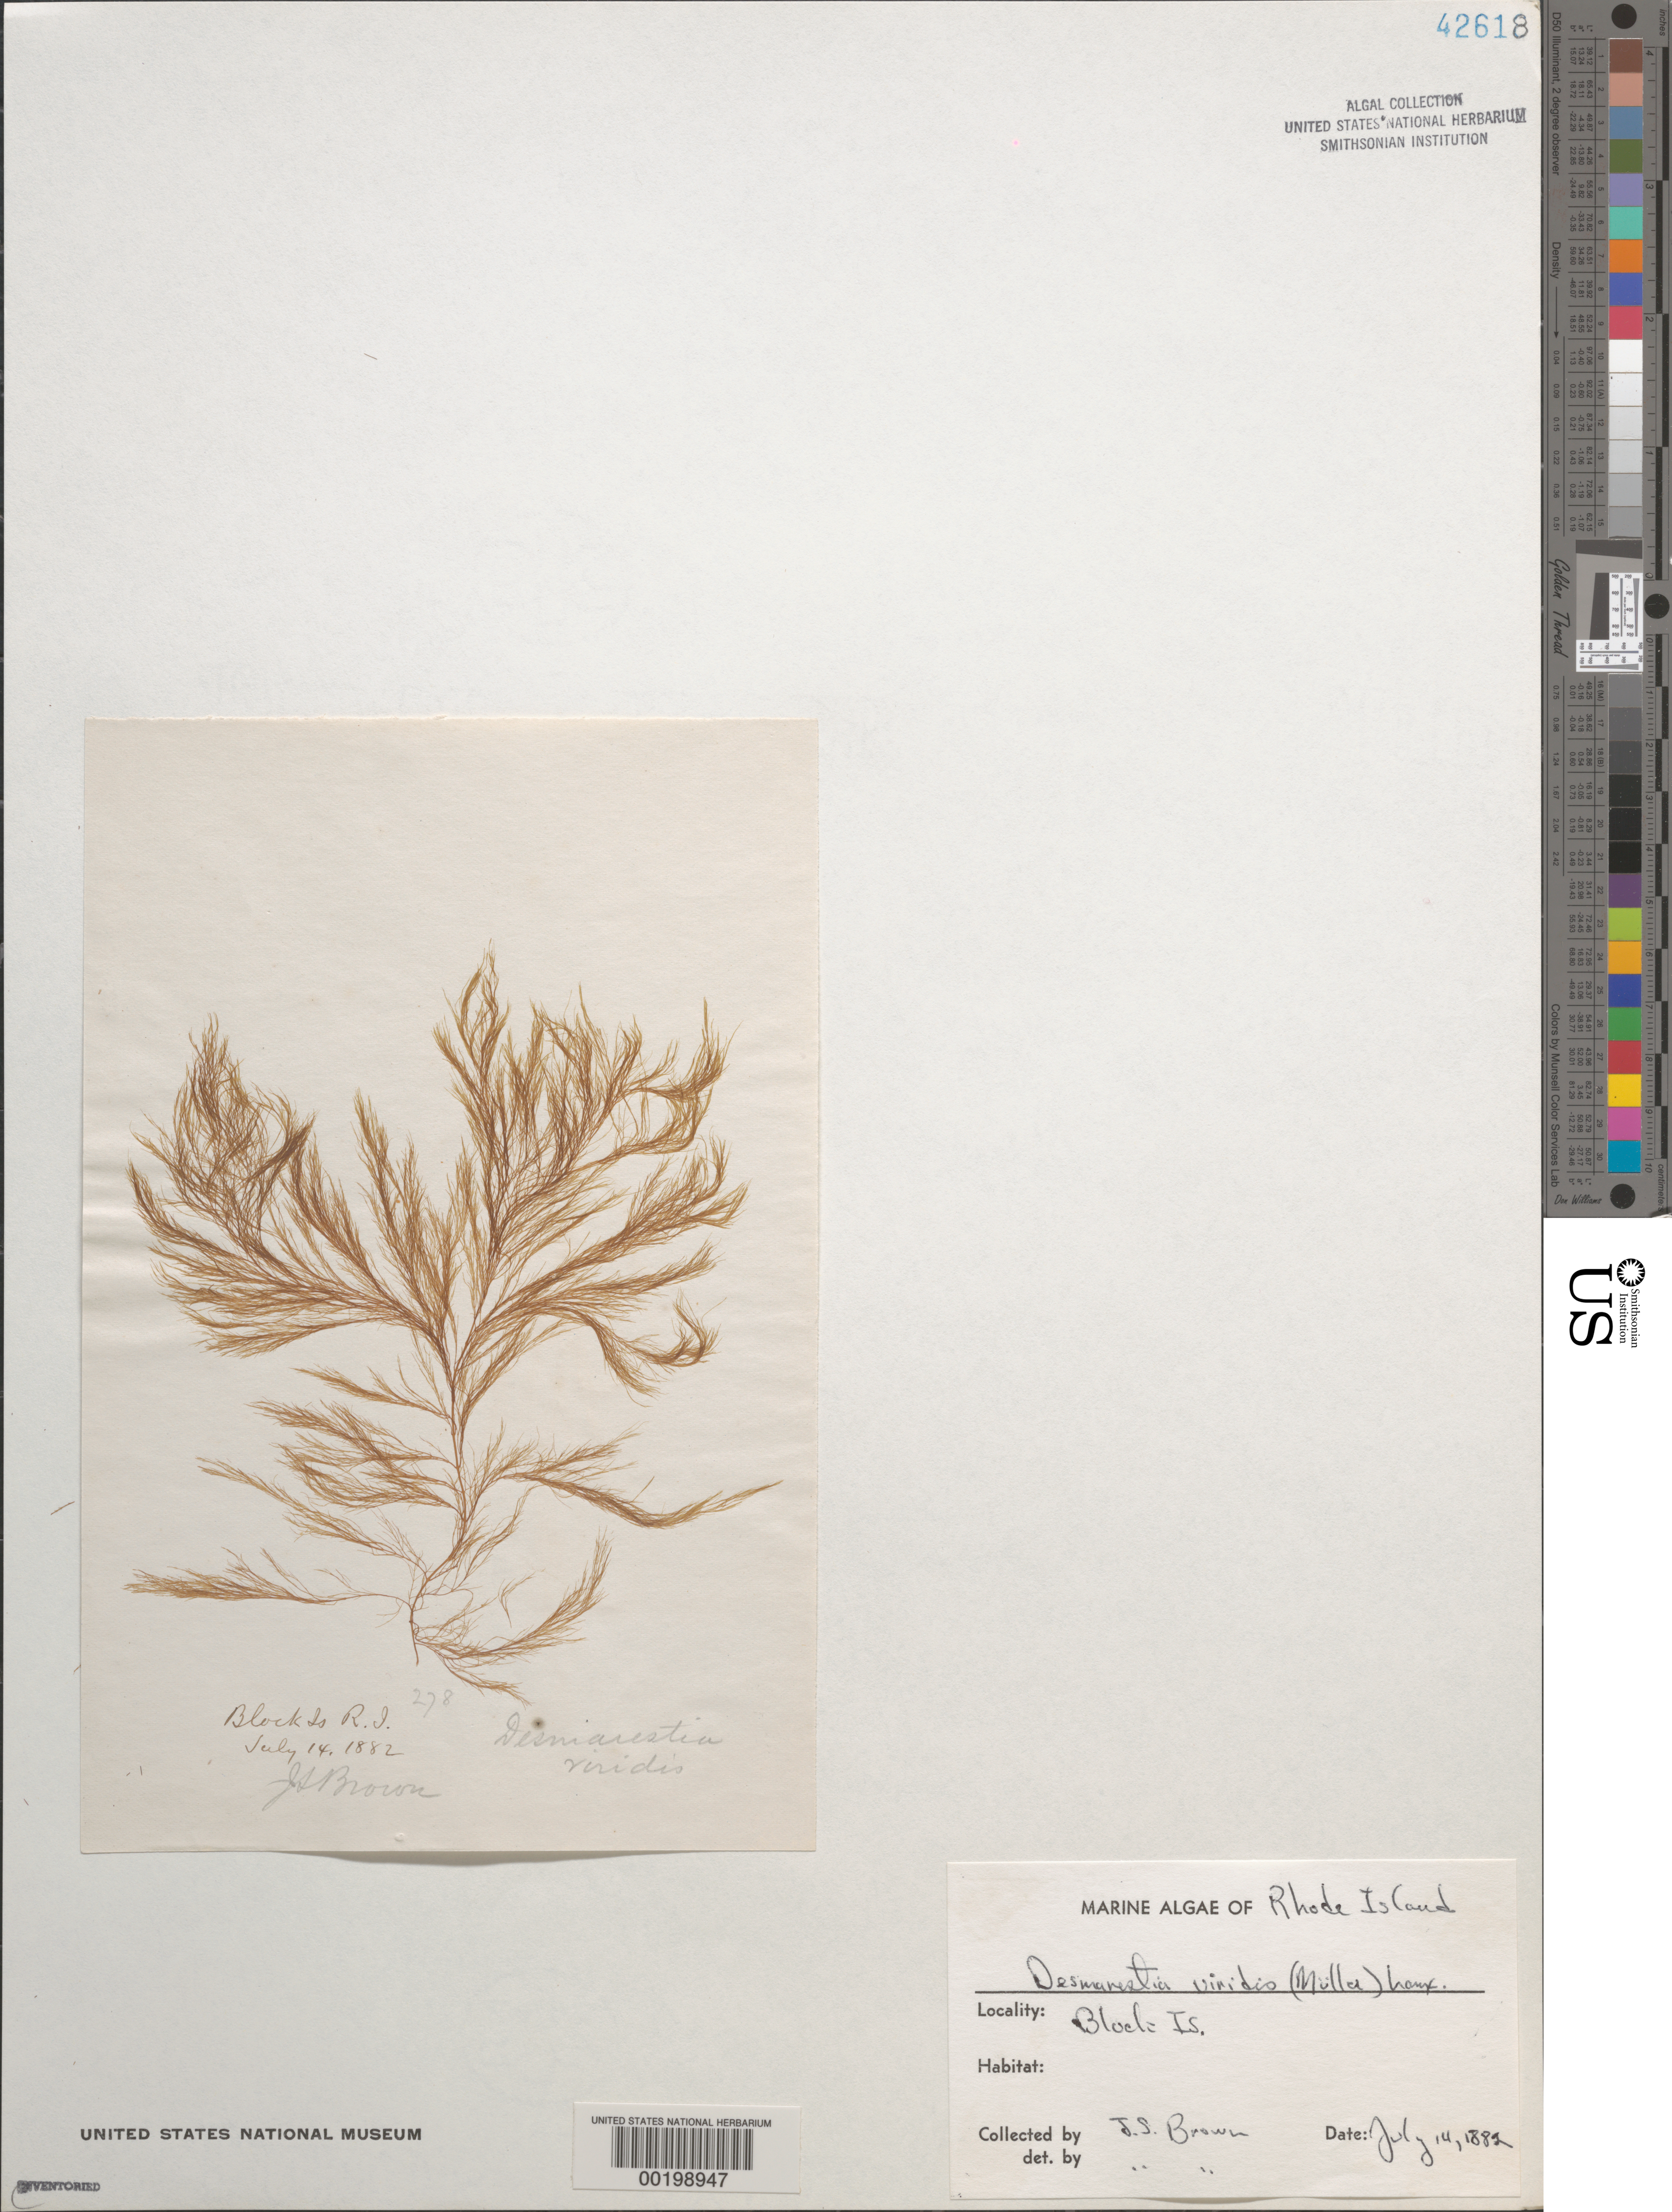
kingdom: Chromista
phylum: Ochrophyta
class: Phaeophyceae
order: Desmarestiales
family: Desmarestiaceae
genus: Desmarestia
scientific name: Desmarestia viridis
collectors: J. S. Brown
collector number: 278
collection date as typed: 14 Jul 1882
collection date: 1882-07-14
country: United States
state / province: Rhode Island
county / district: Washington County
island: Block Island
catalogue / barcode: US 42618